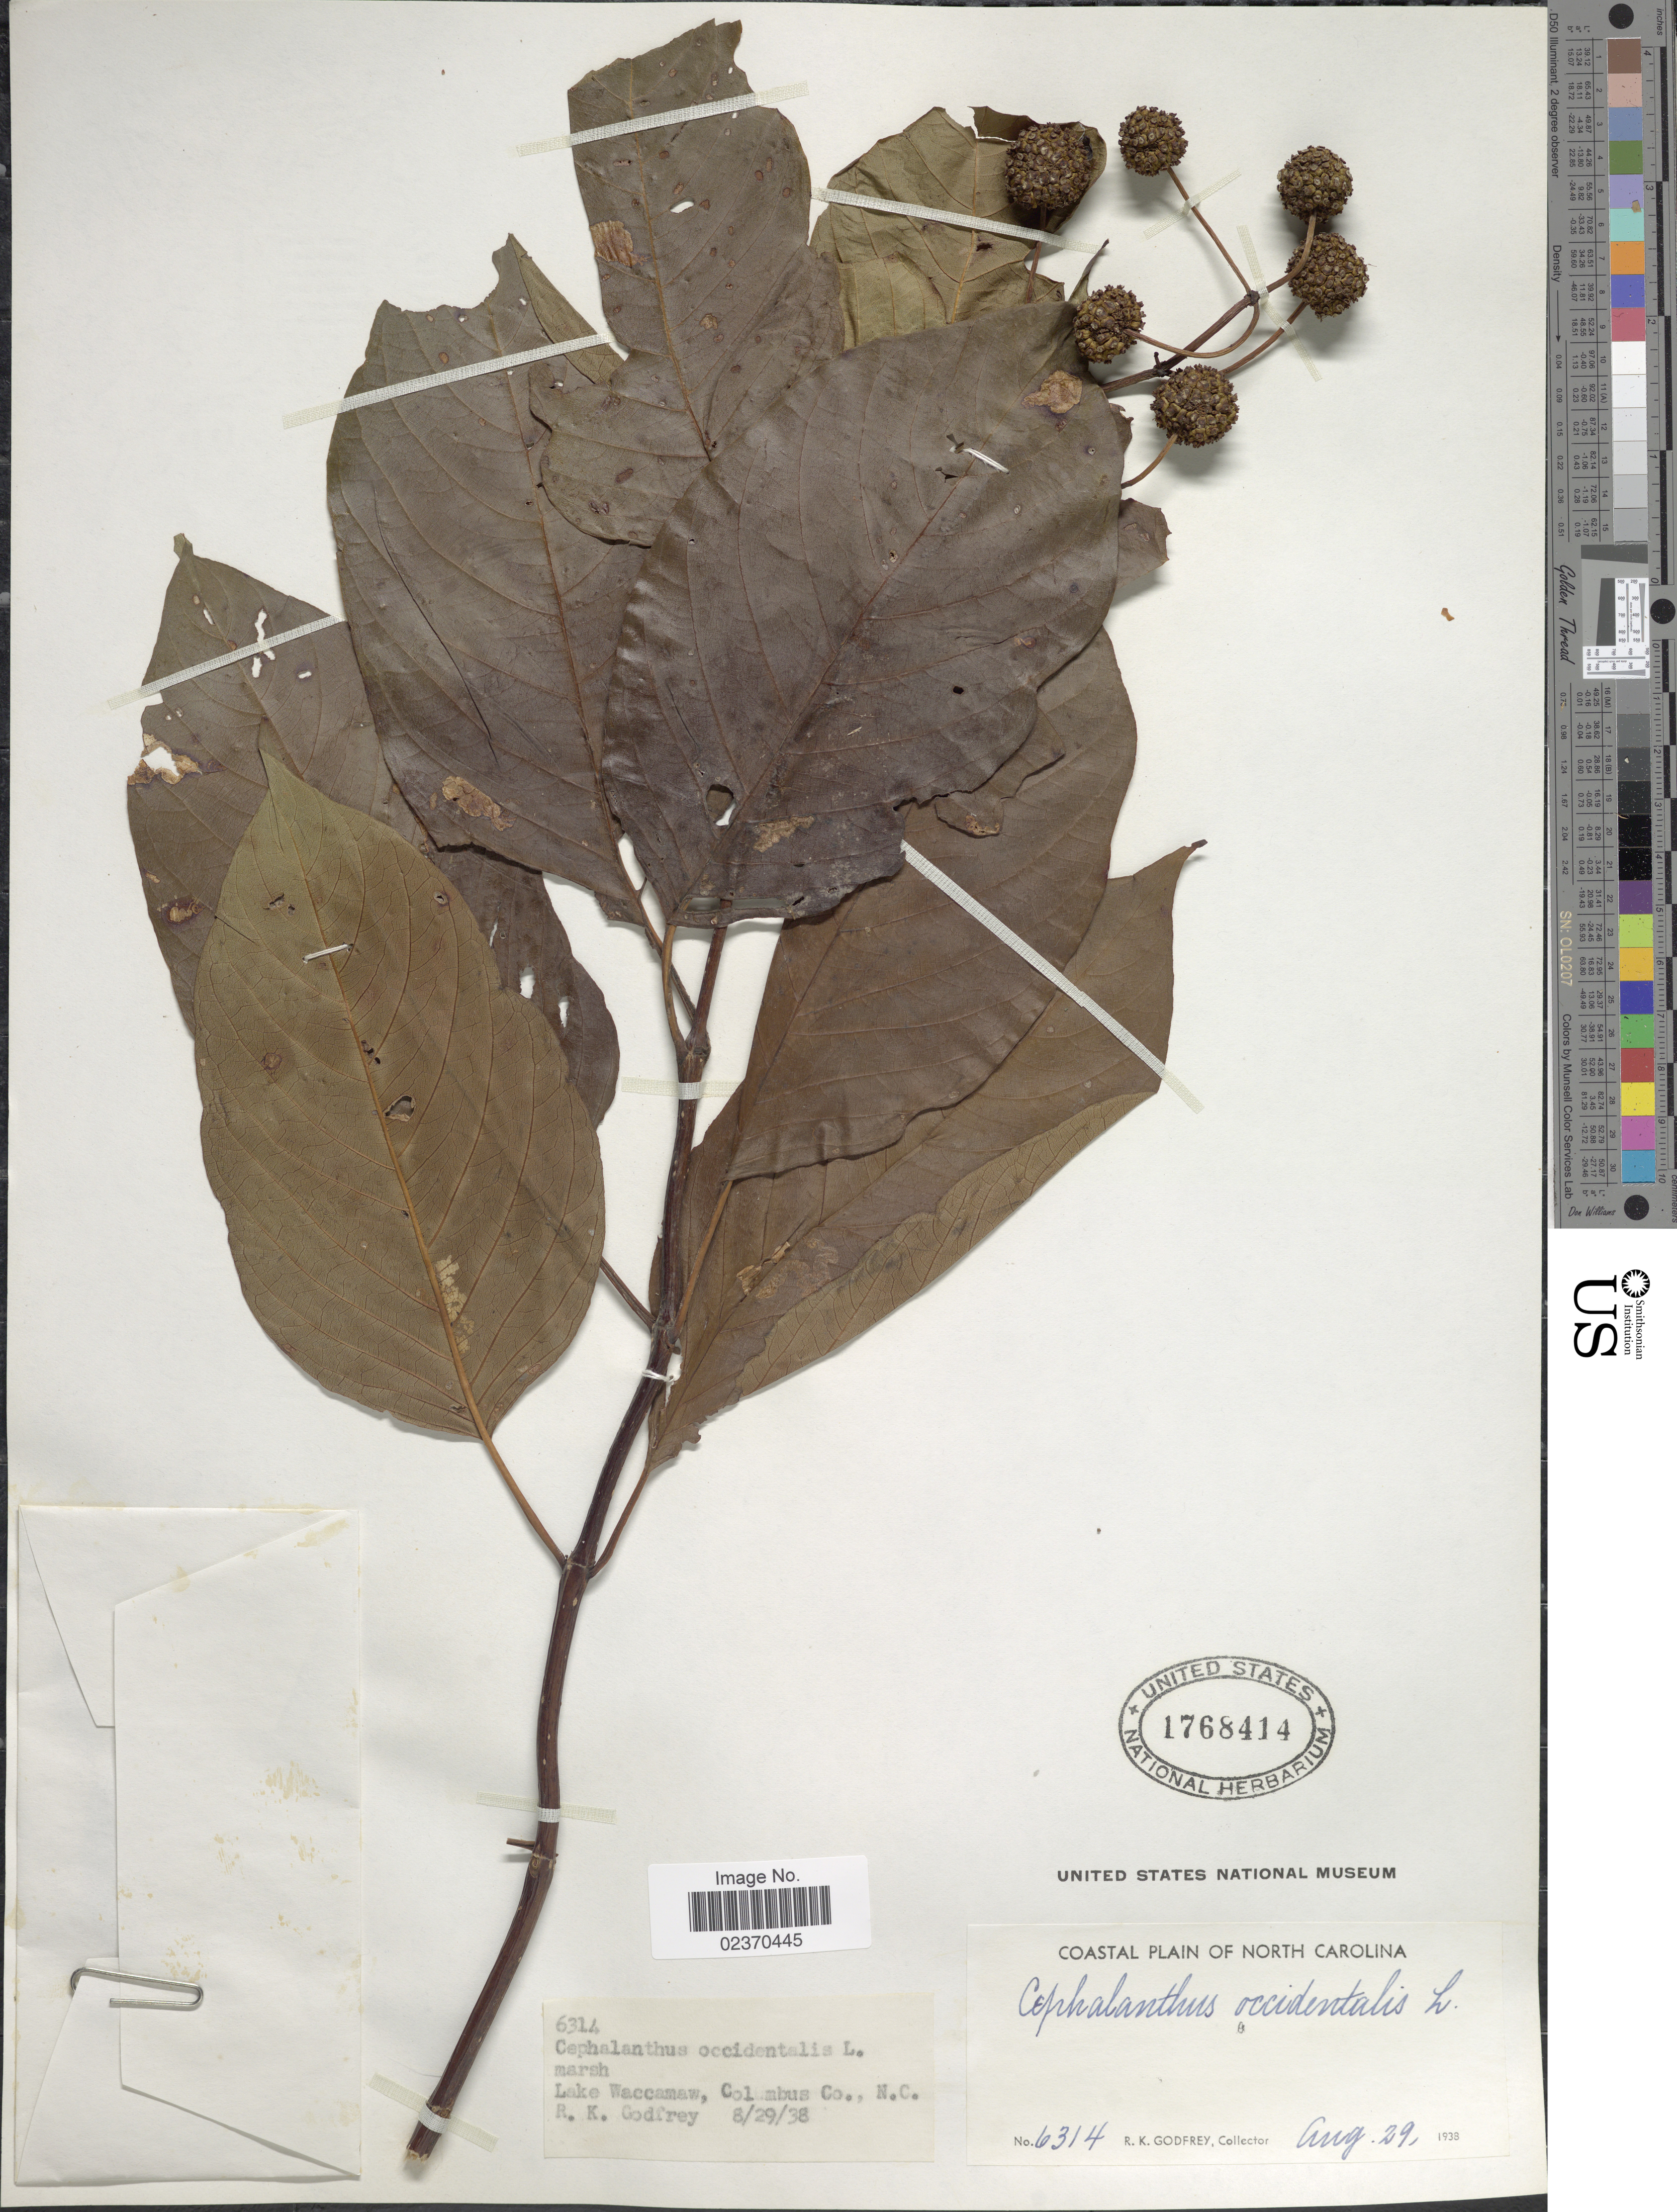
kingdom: Plantae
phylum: Tracheophyta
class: Magnoliopsida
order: Gentianales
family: Rubiaceae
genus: Cephalanthus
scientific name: Cephalanthus occidentalis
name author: L.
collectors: R. K. Godfrey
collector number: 6314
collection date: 1938-08-29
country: United States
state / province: North Carolina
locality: Coastal Plain of North Carolina. Lake Waccamaw, Columbus Co.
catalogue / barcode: US 1768414